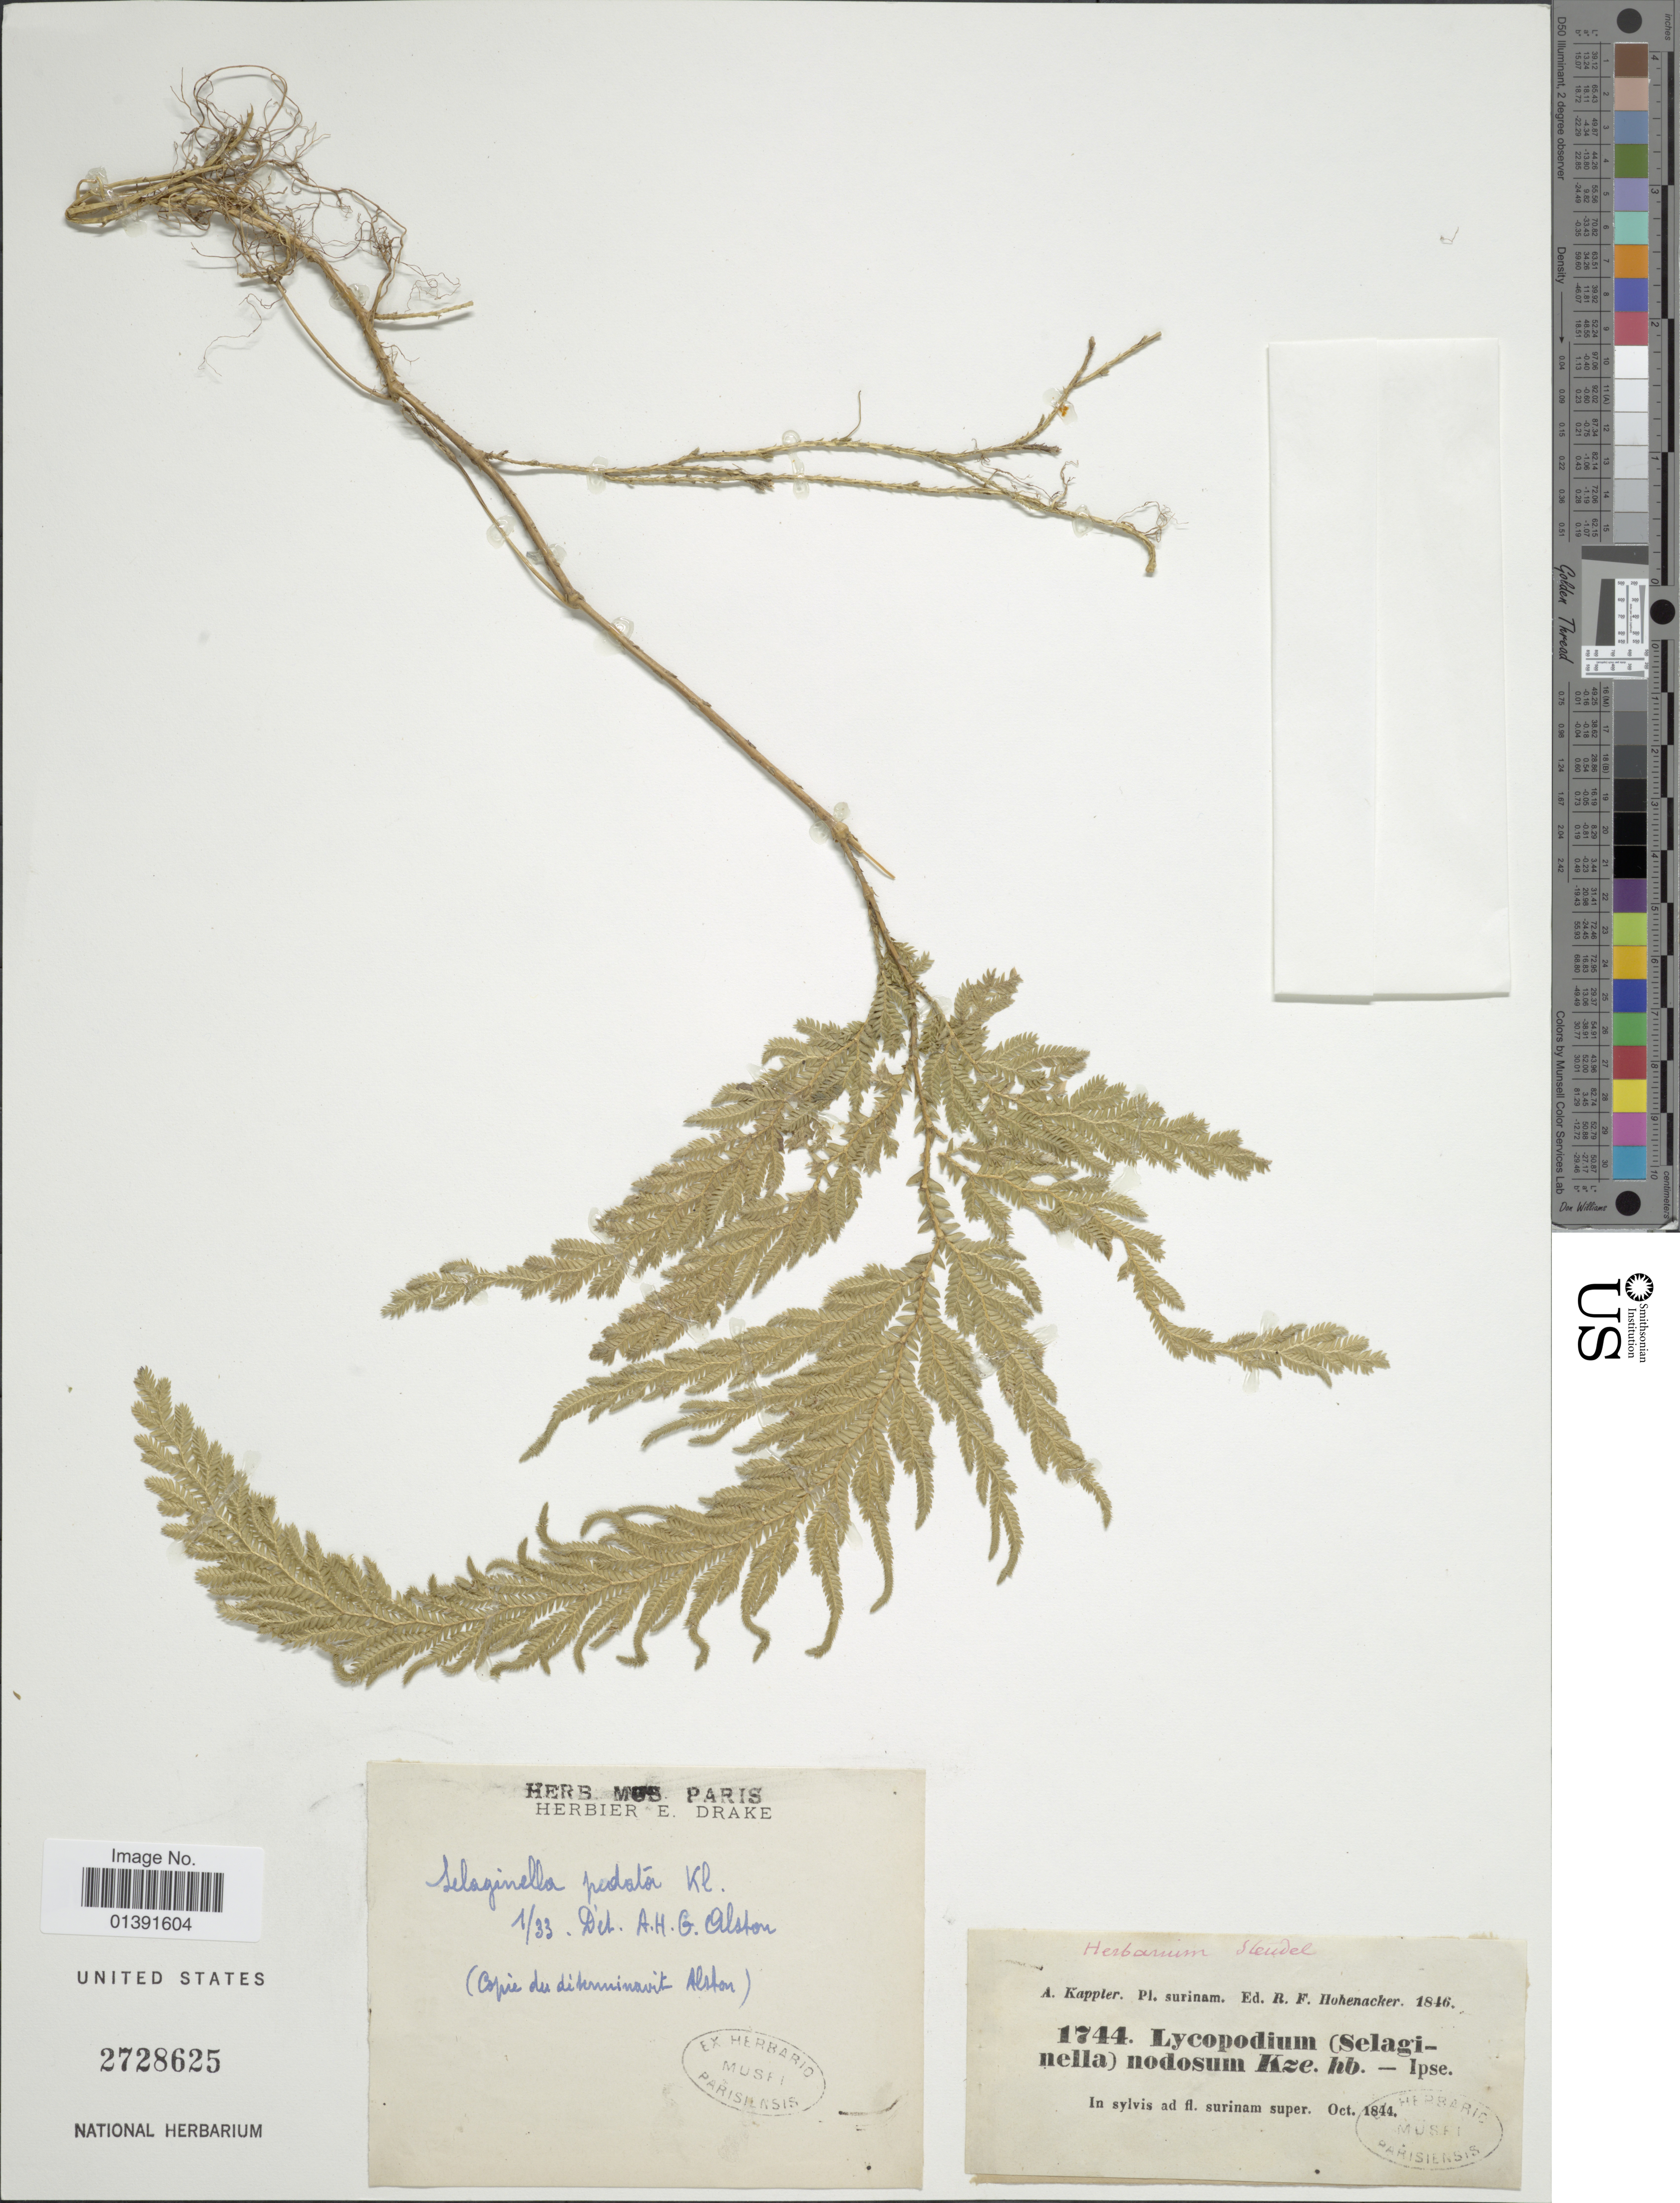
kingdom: Plantae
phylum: Tracheophyta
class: Lycopodiopsida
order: Selaginellales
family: Selaginellaceae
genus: Selaginella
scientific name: Selaginella pedata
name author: Klotzsch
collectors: A. Kappler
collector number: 1744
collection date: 1844-10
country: Suriname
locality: In sylvis ad fl Surinam super.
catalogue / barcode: US 2728625